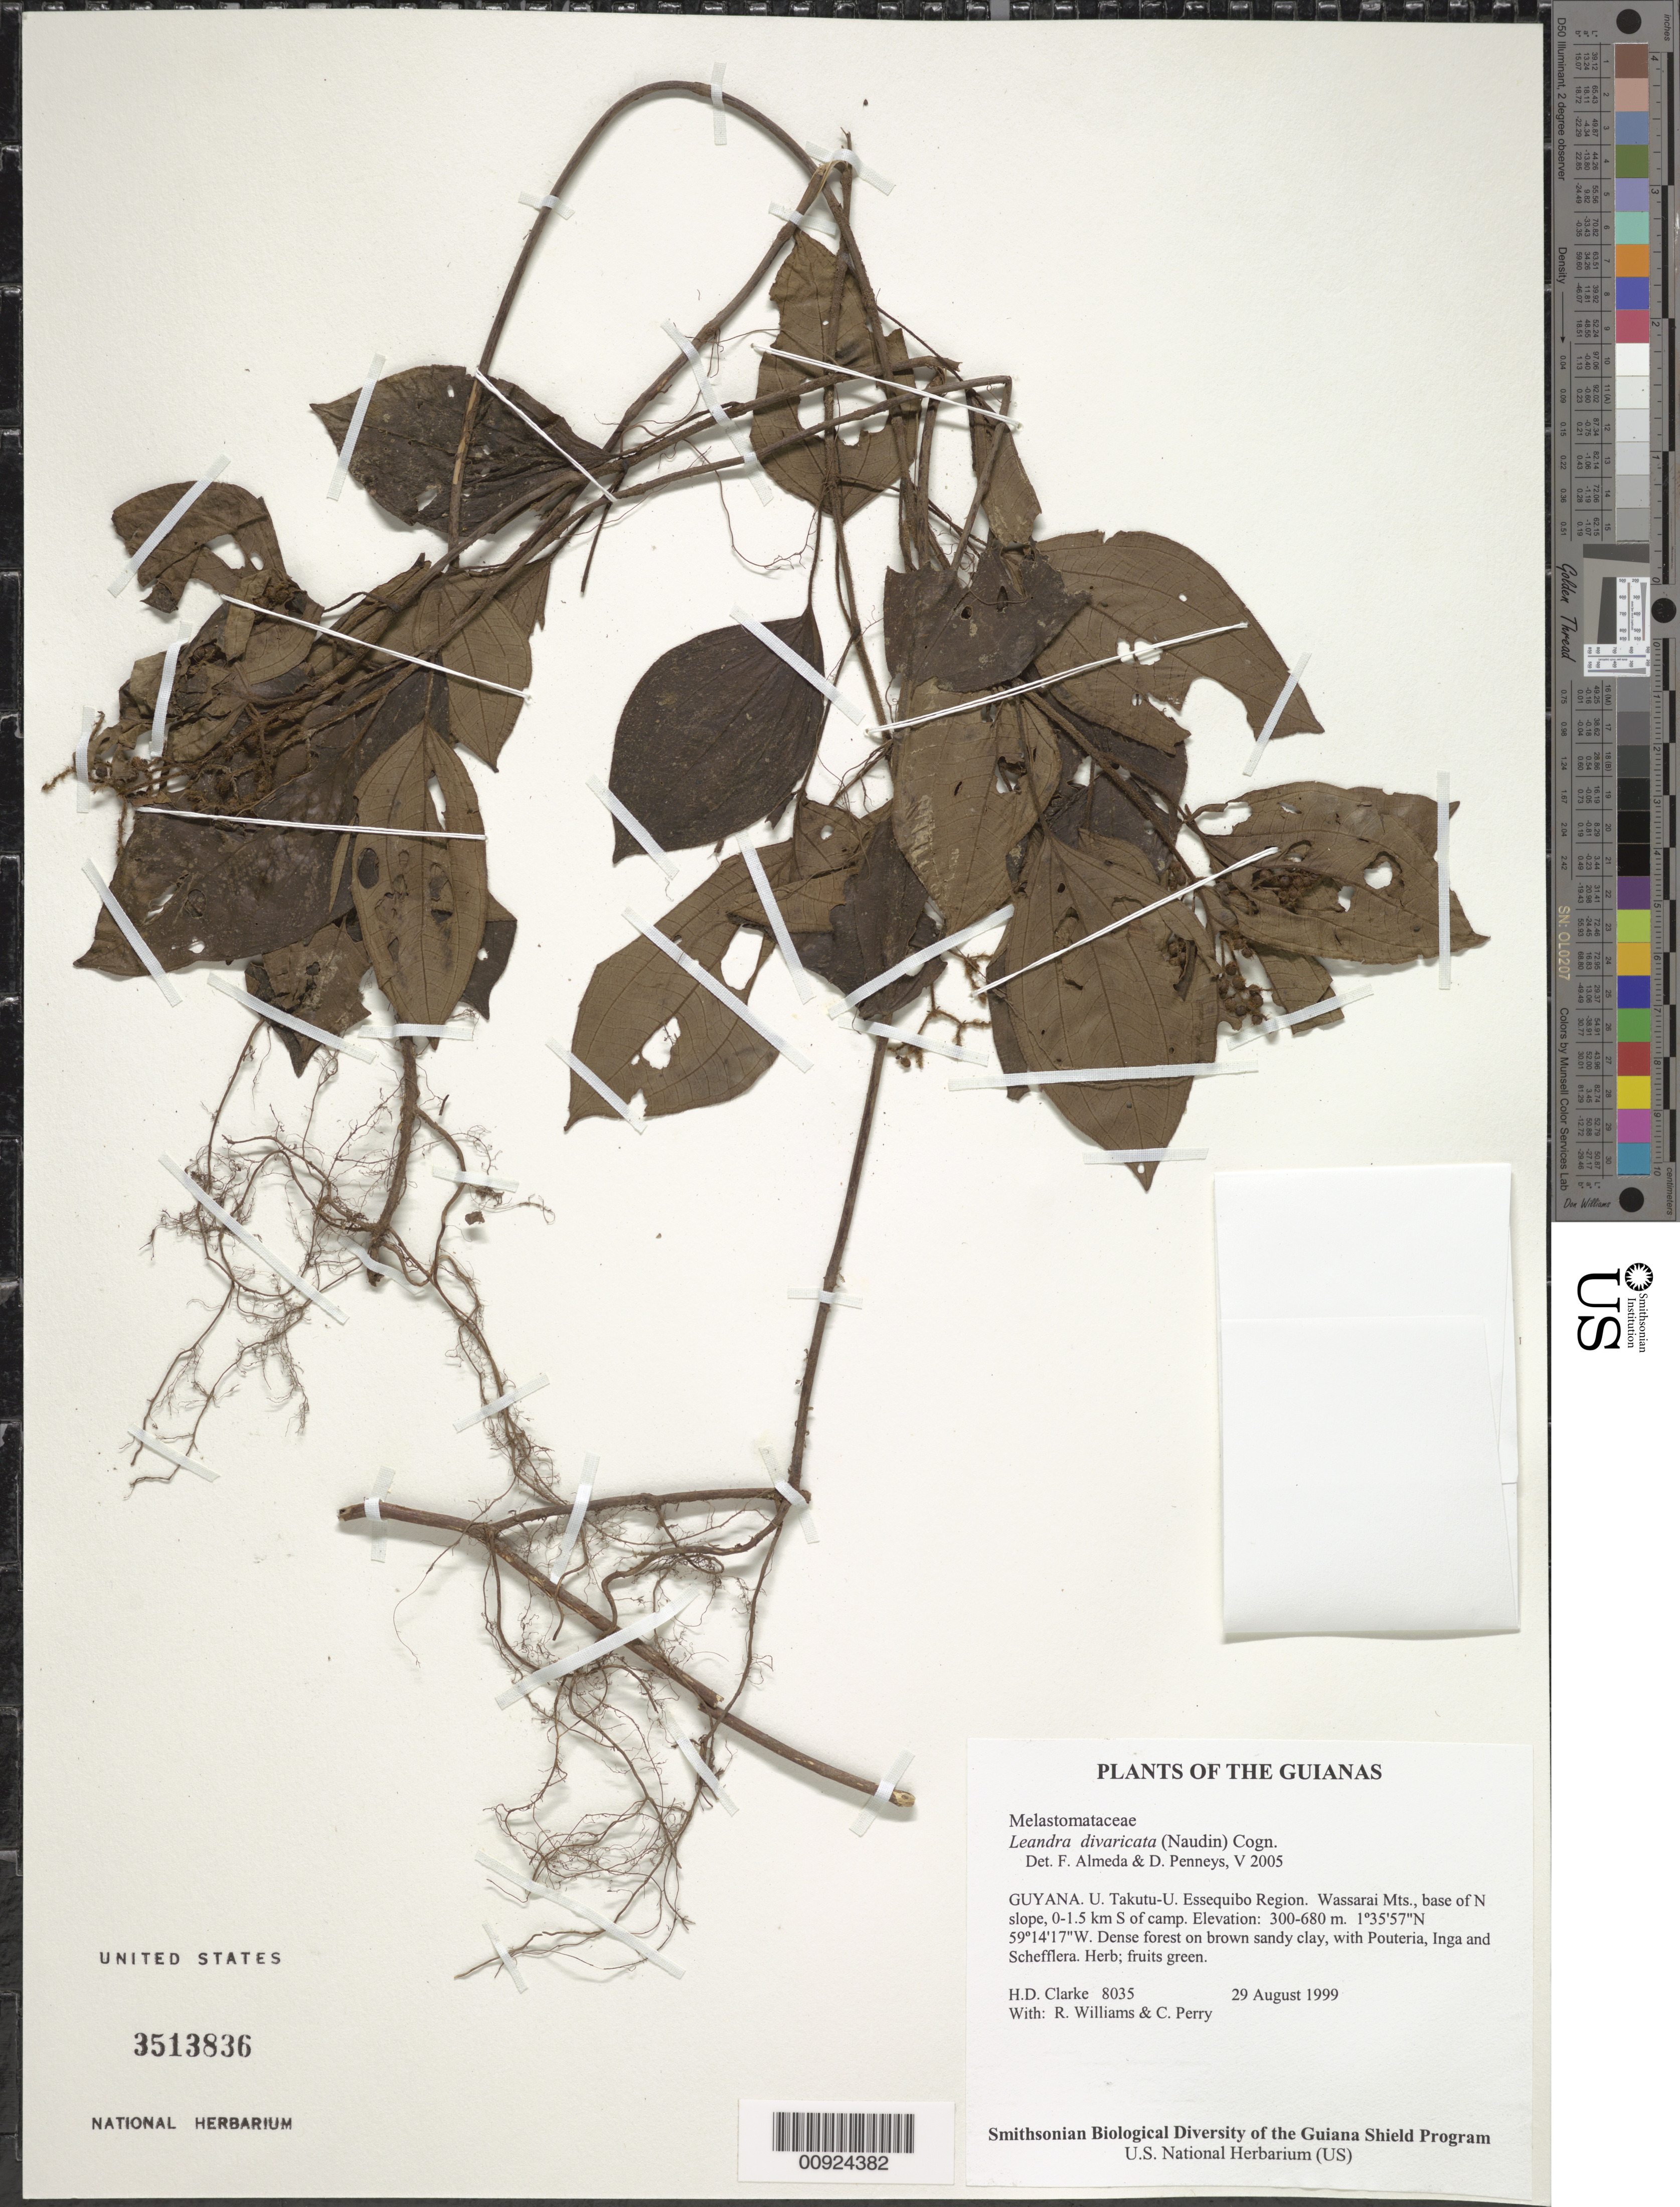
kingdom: Plantae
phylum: Tracheophyta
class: Magnoliopsida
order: Myrtales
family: Melastomataceae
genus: Leandra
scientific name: Leandra divaricata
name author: (Naudin) Cogn.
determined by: Almeda, F.; Penneys, D. S.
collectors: H. D. Clarke, R. Williams & C. Perry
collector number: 8035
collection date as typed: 29 August 1999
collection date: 1999-08-29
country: Guyana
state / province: U. Takutu-U. Essequibo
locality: Wassarai Mts., base of N slope, 0-1.5 km S of camp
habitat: Dense forest on brown sandy clay, with Pouteria, Inga and Schefflera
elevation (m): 300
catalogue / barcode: US 3513836